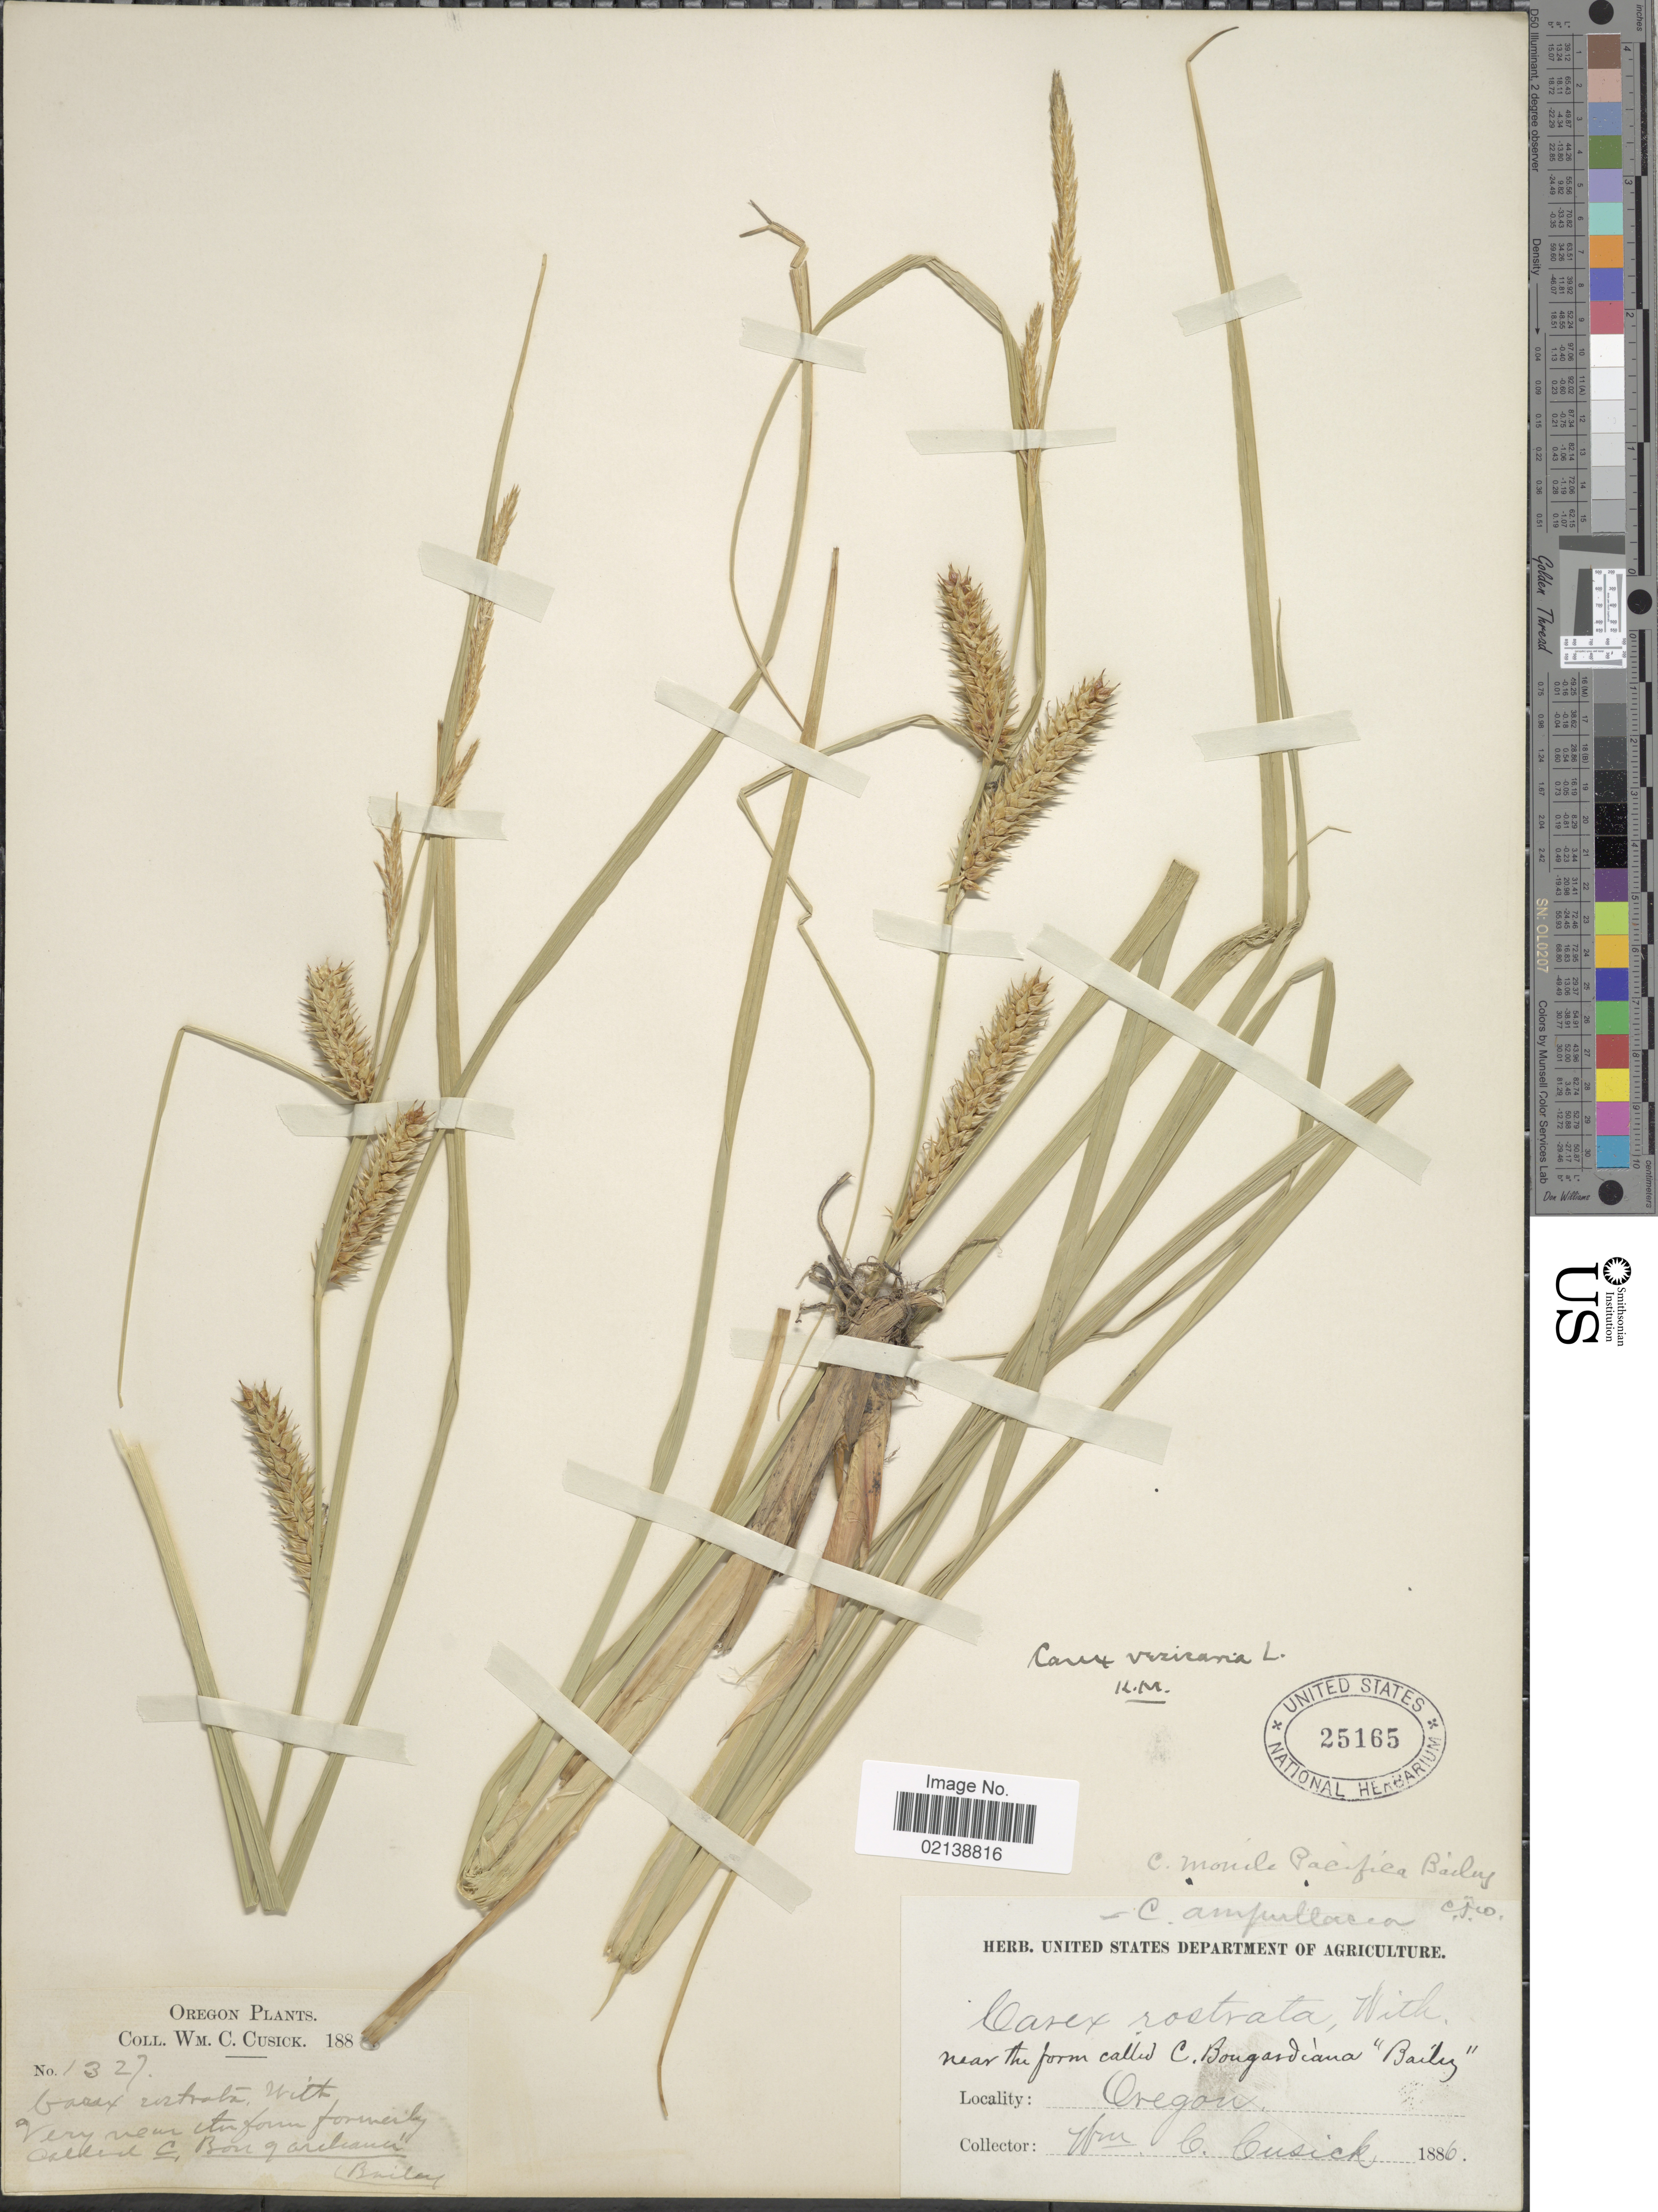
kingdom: Plantae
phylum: Tracheophyta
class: Liliopsida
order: Poales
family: Cyperaceae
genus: Carex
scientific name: Carex vesicaria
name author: L.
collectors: W. C. Cusick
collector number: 1327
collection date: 1886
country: United States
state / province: Oregon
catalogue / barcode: US 25165